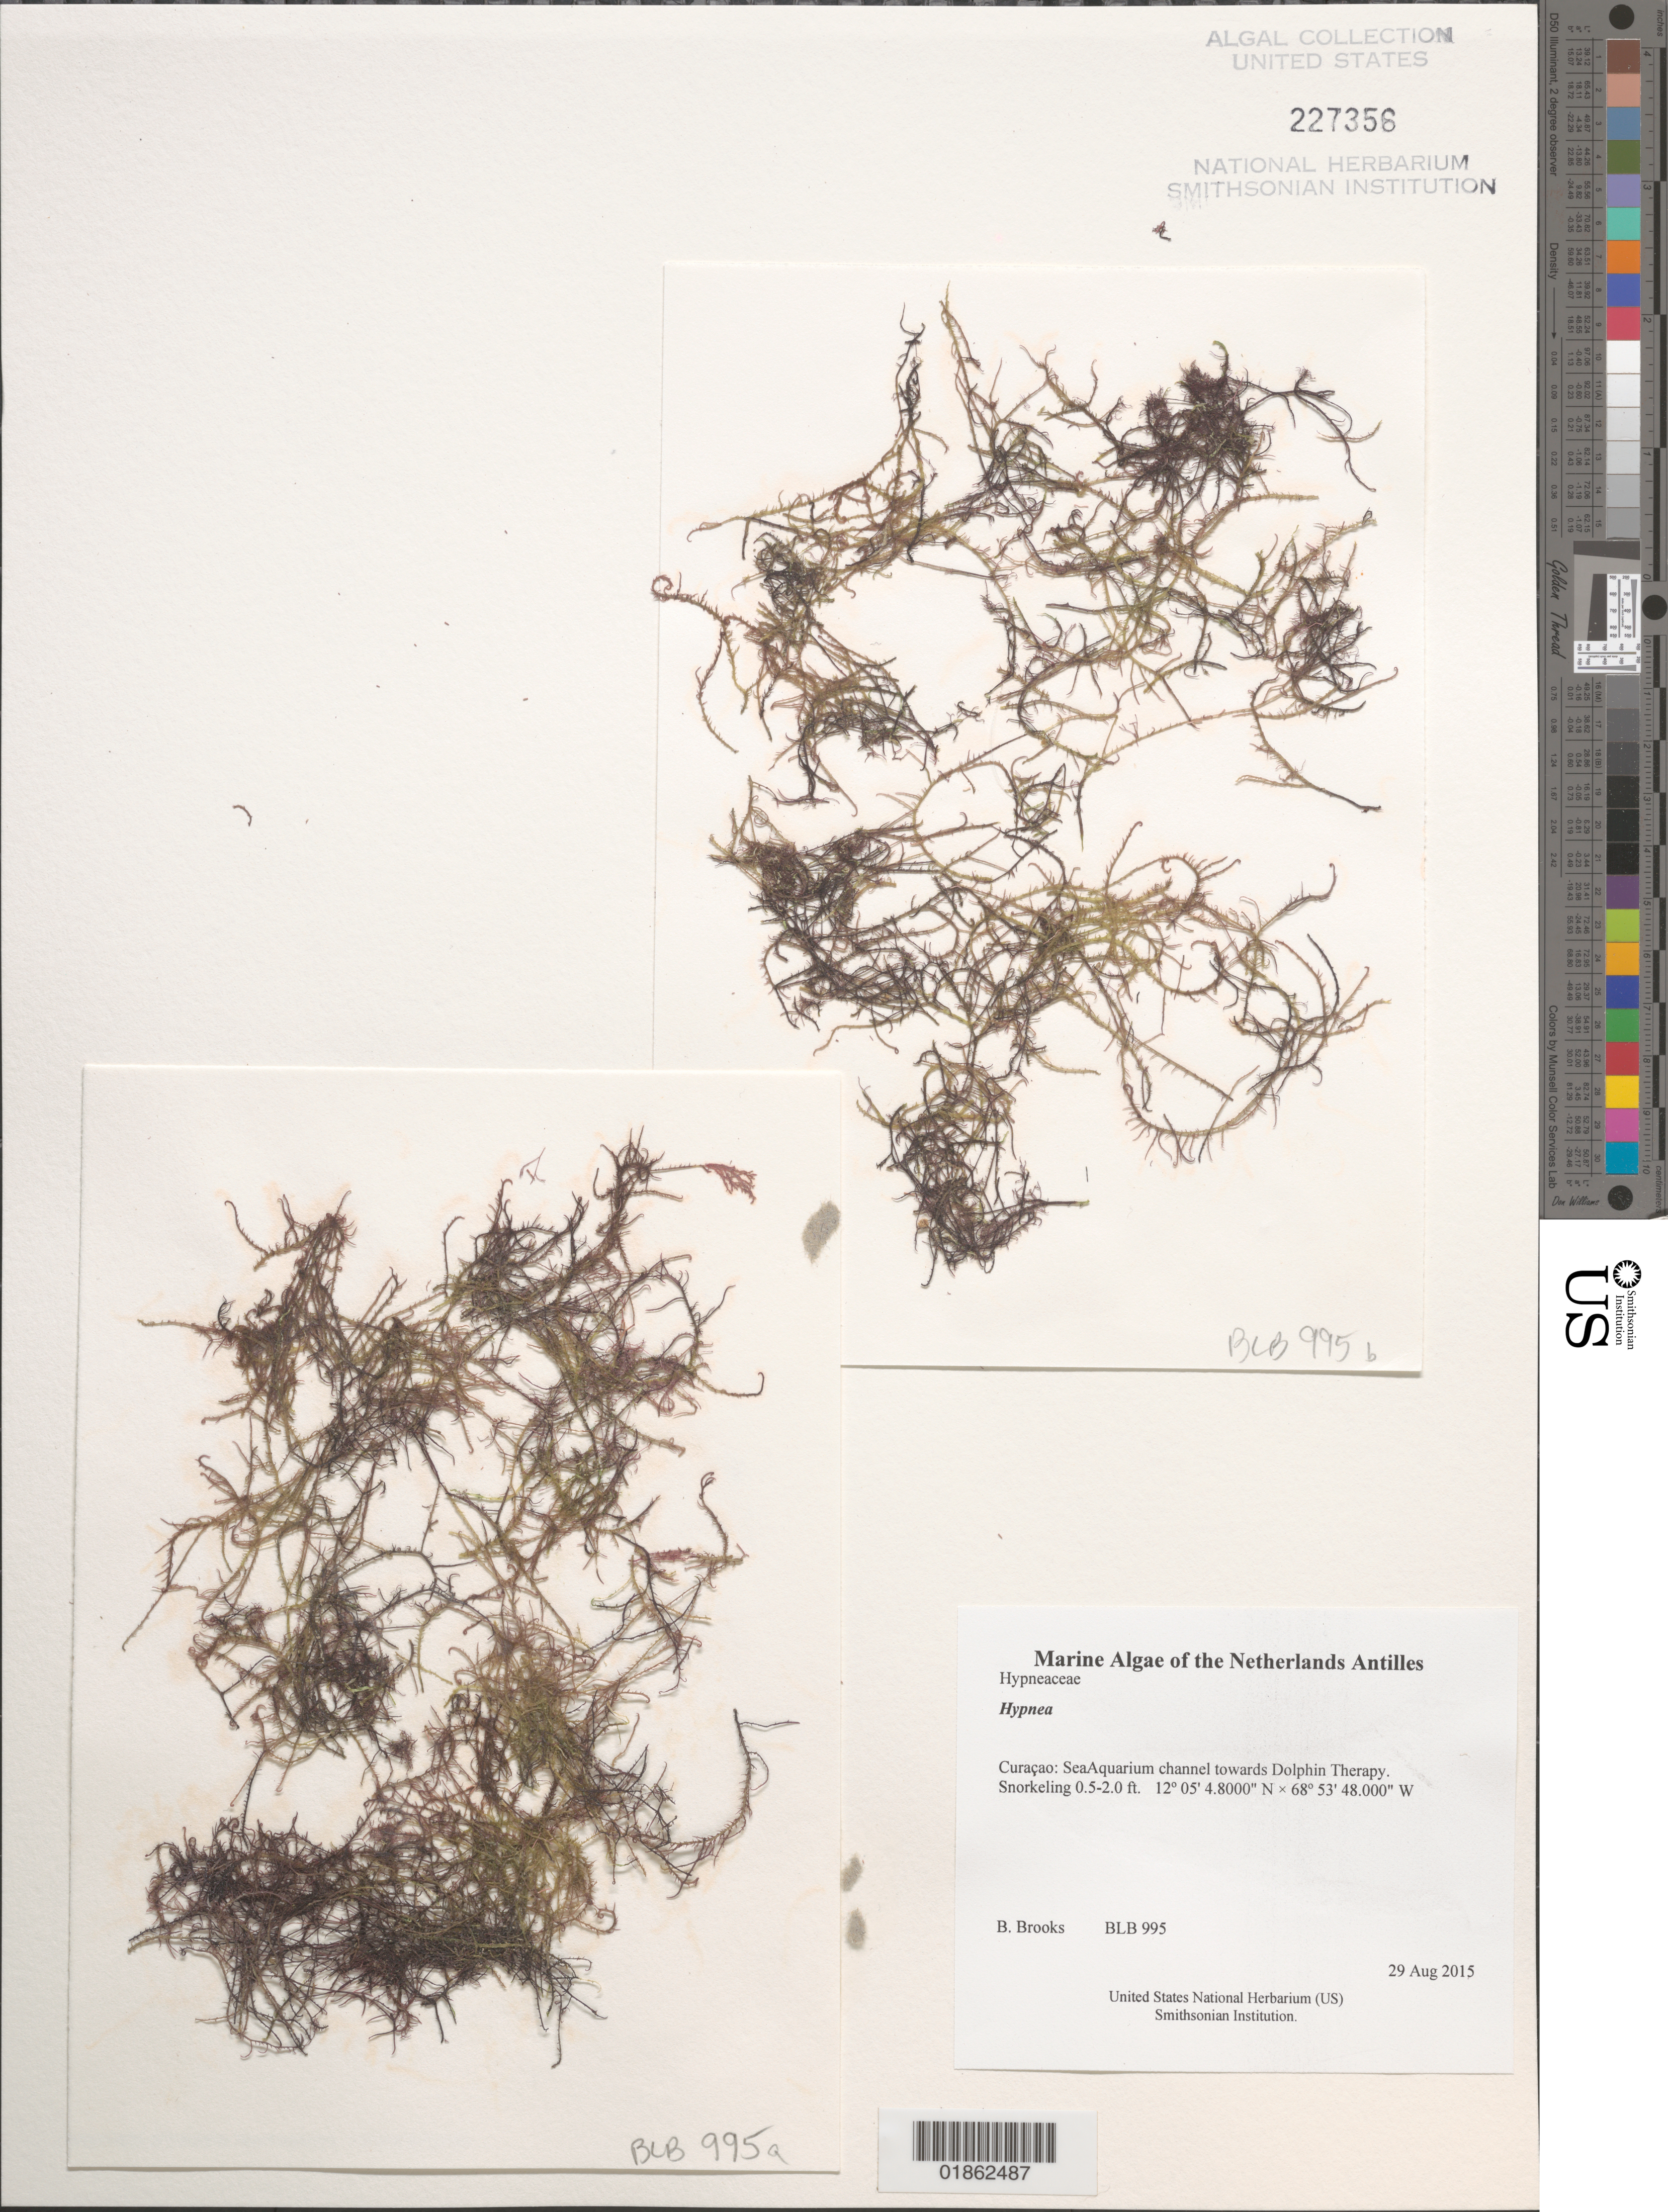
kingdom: Plantae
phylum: Rhodophyta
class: Florideophyceae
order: Gigartinales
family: Cystocloniaceae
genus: Hypnea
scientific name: Hypnea sp.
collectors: B. Brooks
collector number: BLB 995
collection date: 2015-08-29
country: Curaçao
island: Curaçao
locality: SeaAquarium channel towards Dolphin Therapy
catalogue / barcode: US 227356